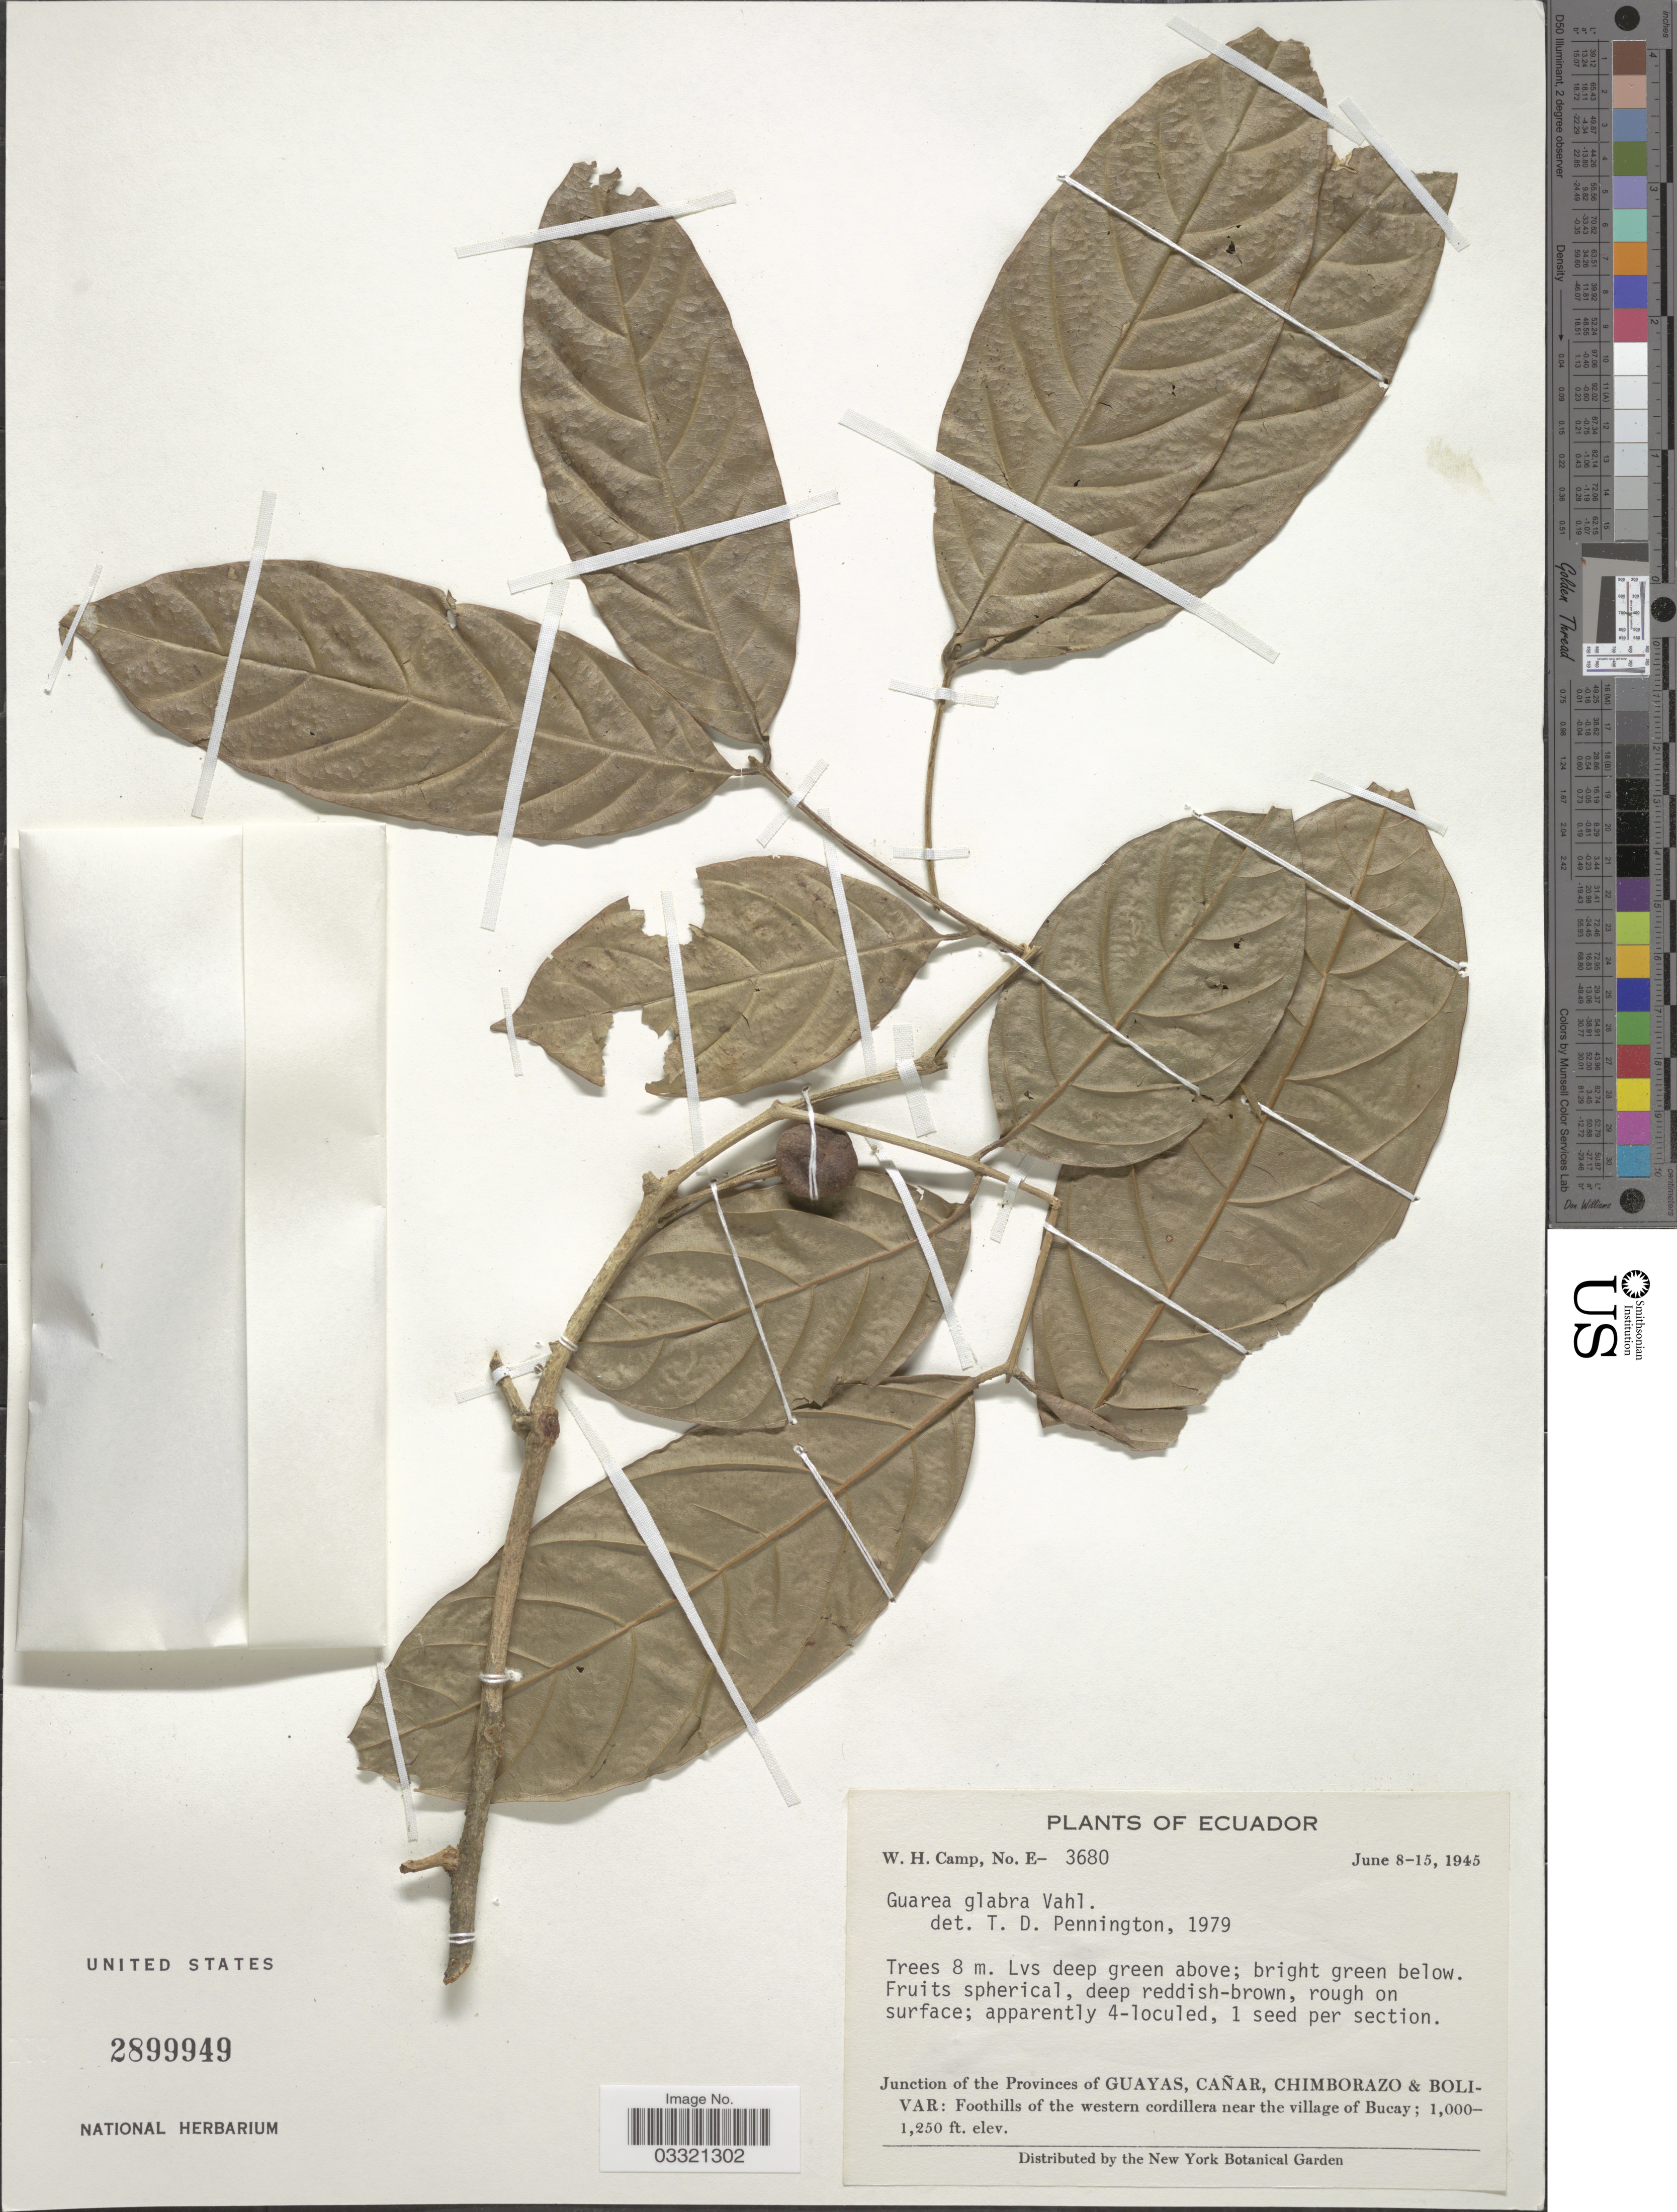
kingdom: Plantae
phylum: Tracheophyta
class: Magnoliopsida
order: Sapindales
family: Meliaceae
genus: Guarea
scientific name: Guarea glabra subsp. glabra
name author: Vahl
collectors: W. H. Camp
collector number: E-3680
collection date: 1945-06-08/1945-06-15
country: Ecuador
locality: Junction of the Provinces of Guayas, Cañar, Chimborazo & Bolivar: Foothills of the western cordillera near the village of Bucay.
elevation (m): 305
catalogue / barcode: US 2899949